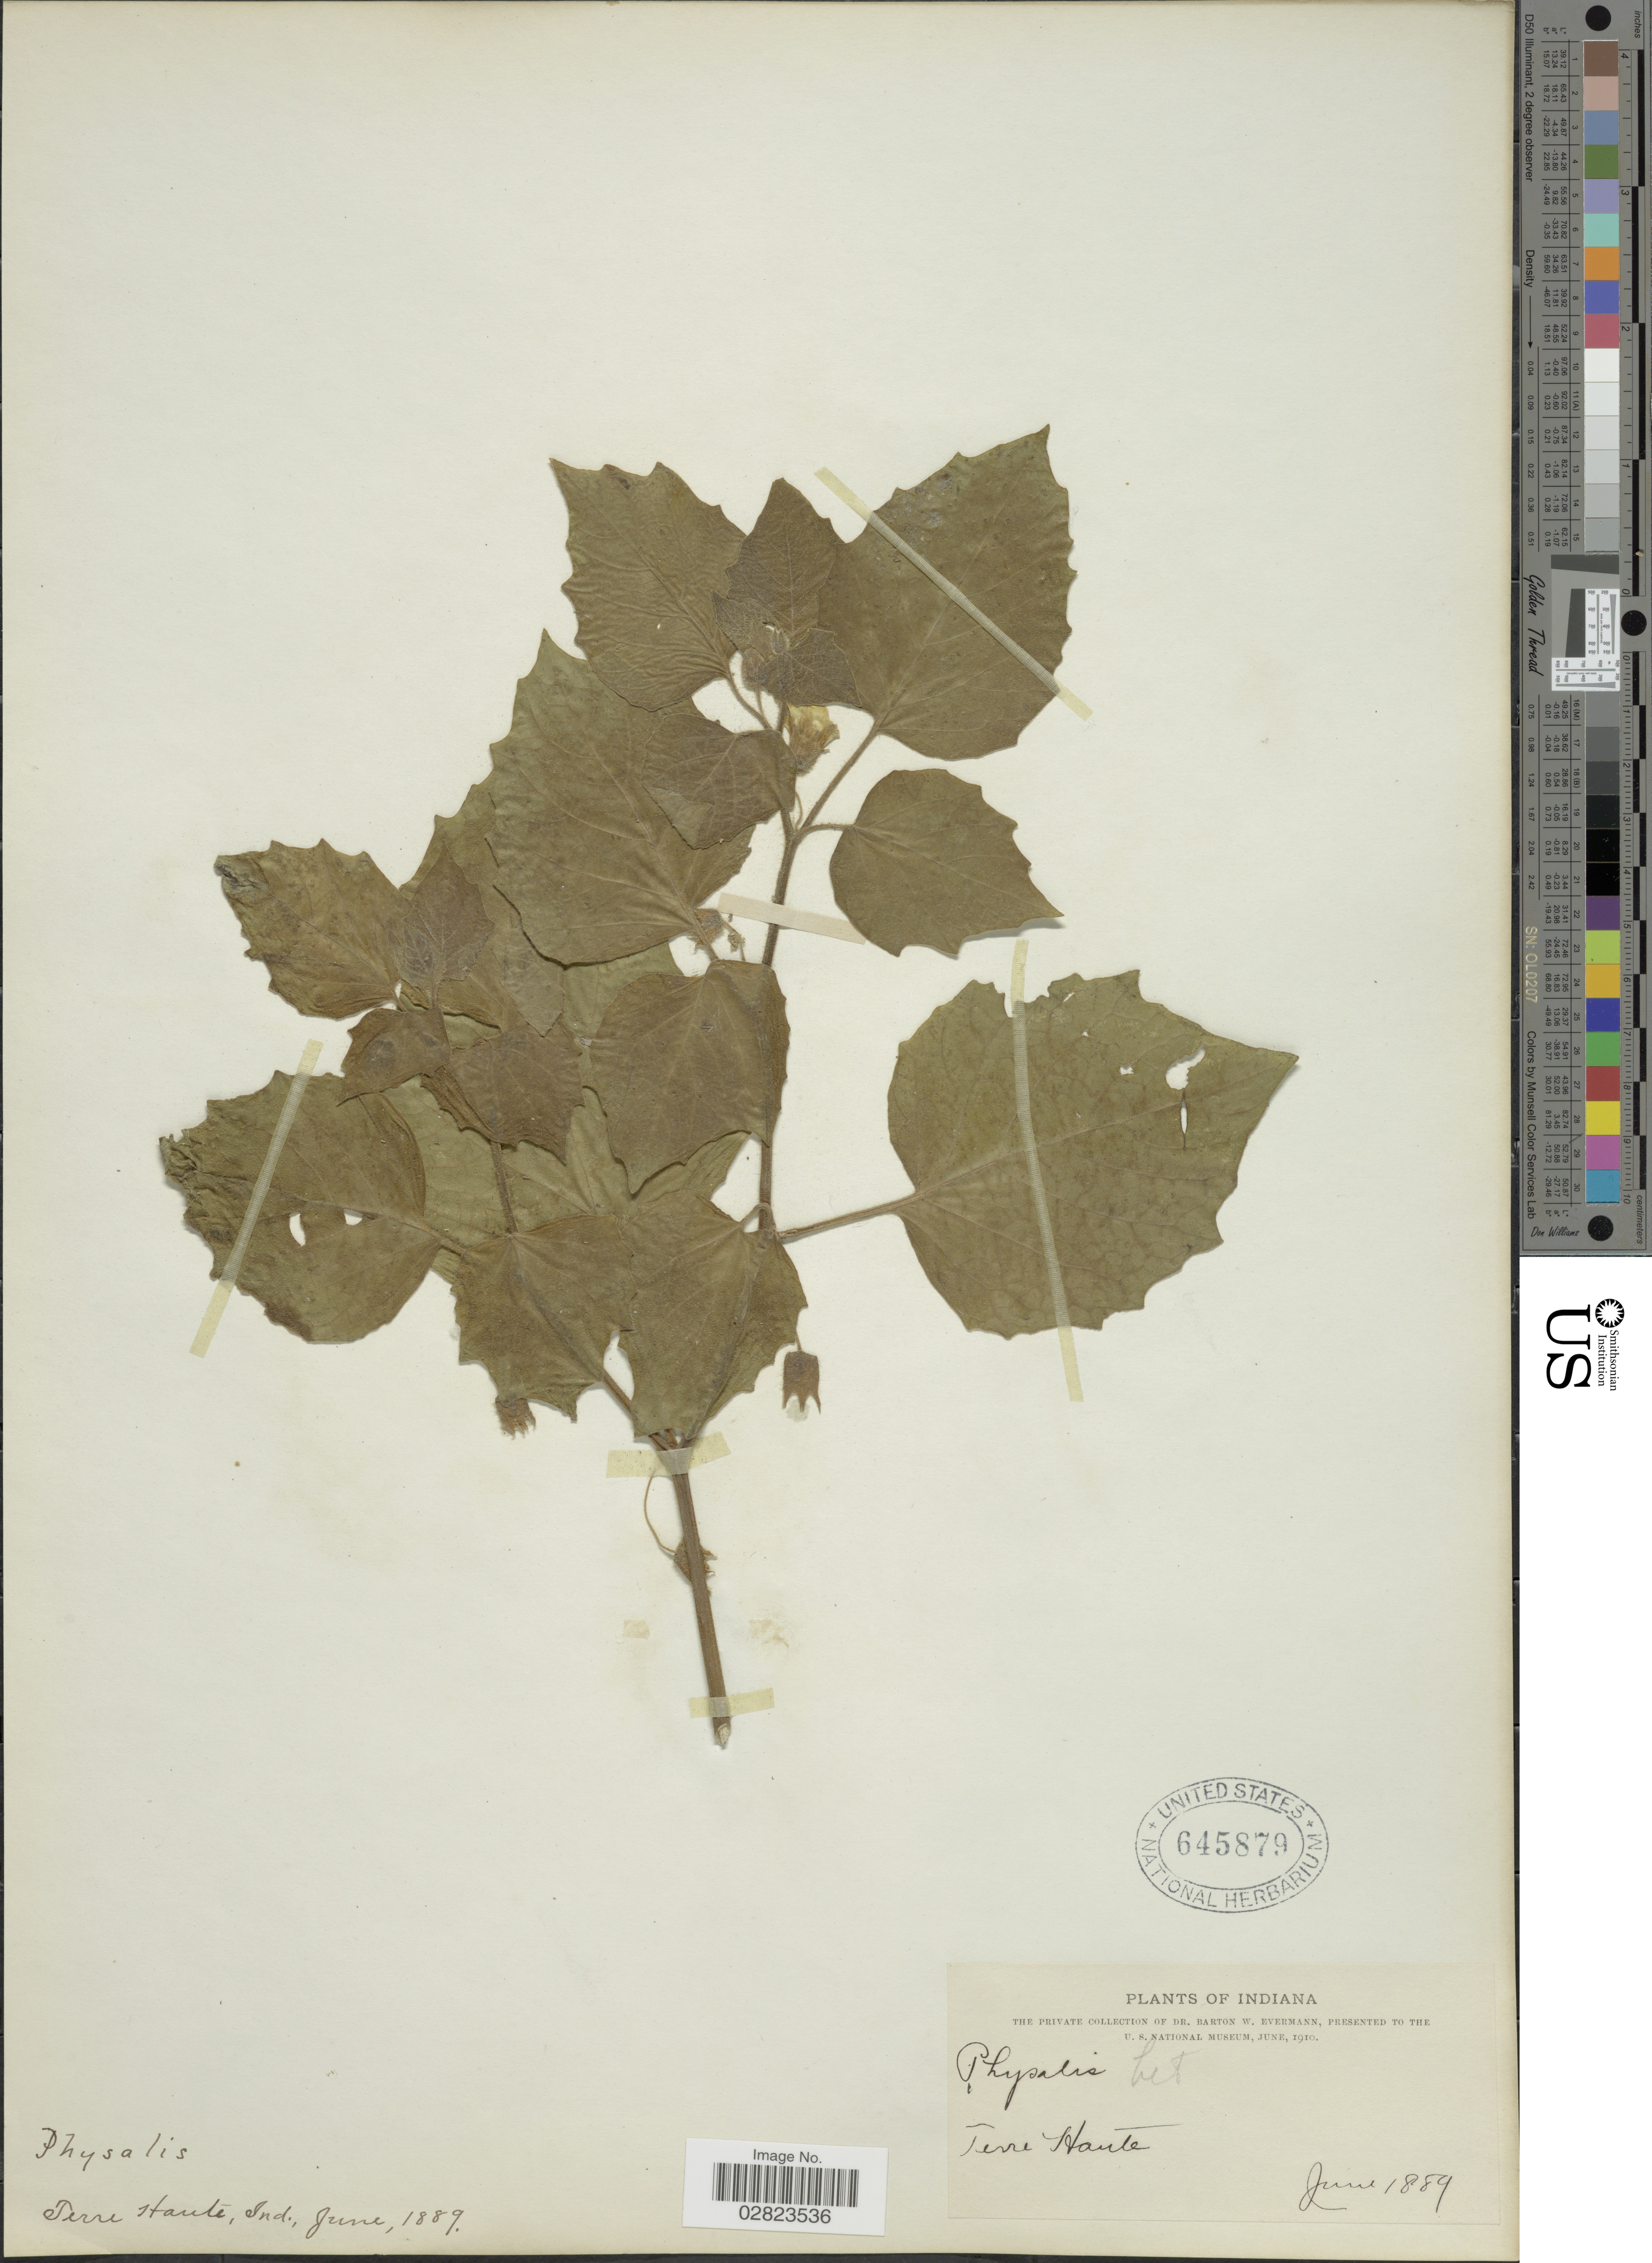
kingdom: Plantae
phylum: Tracheophyta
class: Magnoliopsida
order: Solanales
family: Solanaceae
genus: Physalis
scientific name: Physalis heterophylla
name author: Nees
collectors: B. W. Evermann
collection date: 1889-06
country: United States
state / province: Indiana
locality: Terre Haute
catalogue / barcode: US 645879